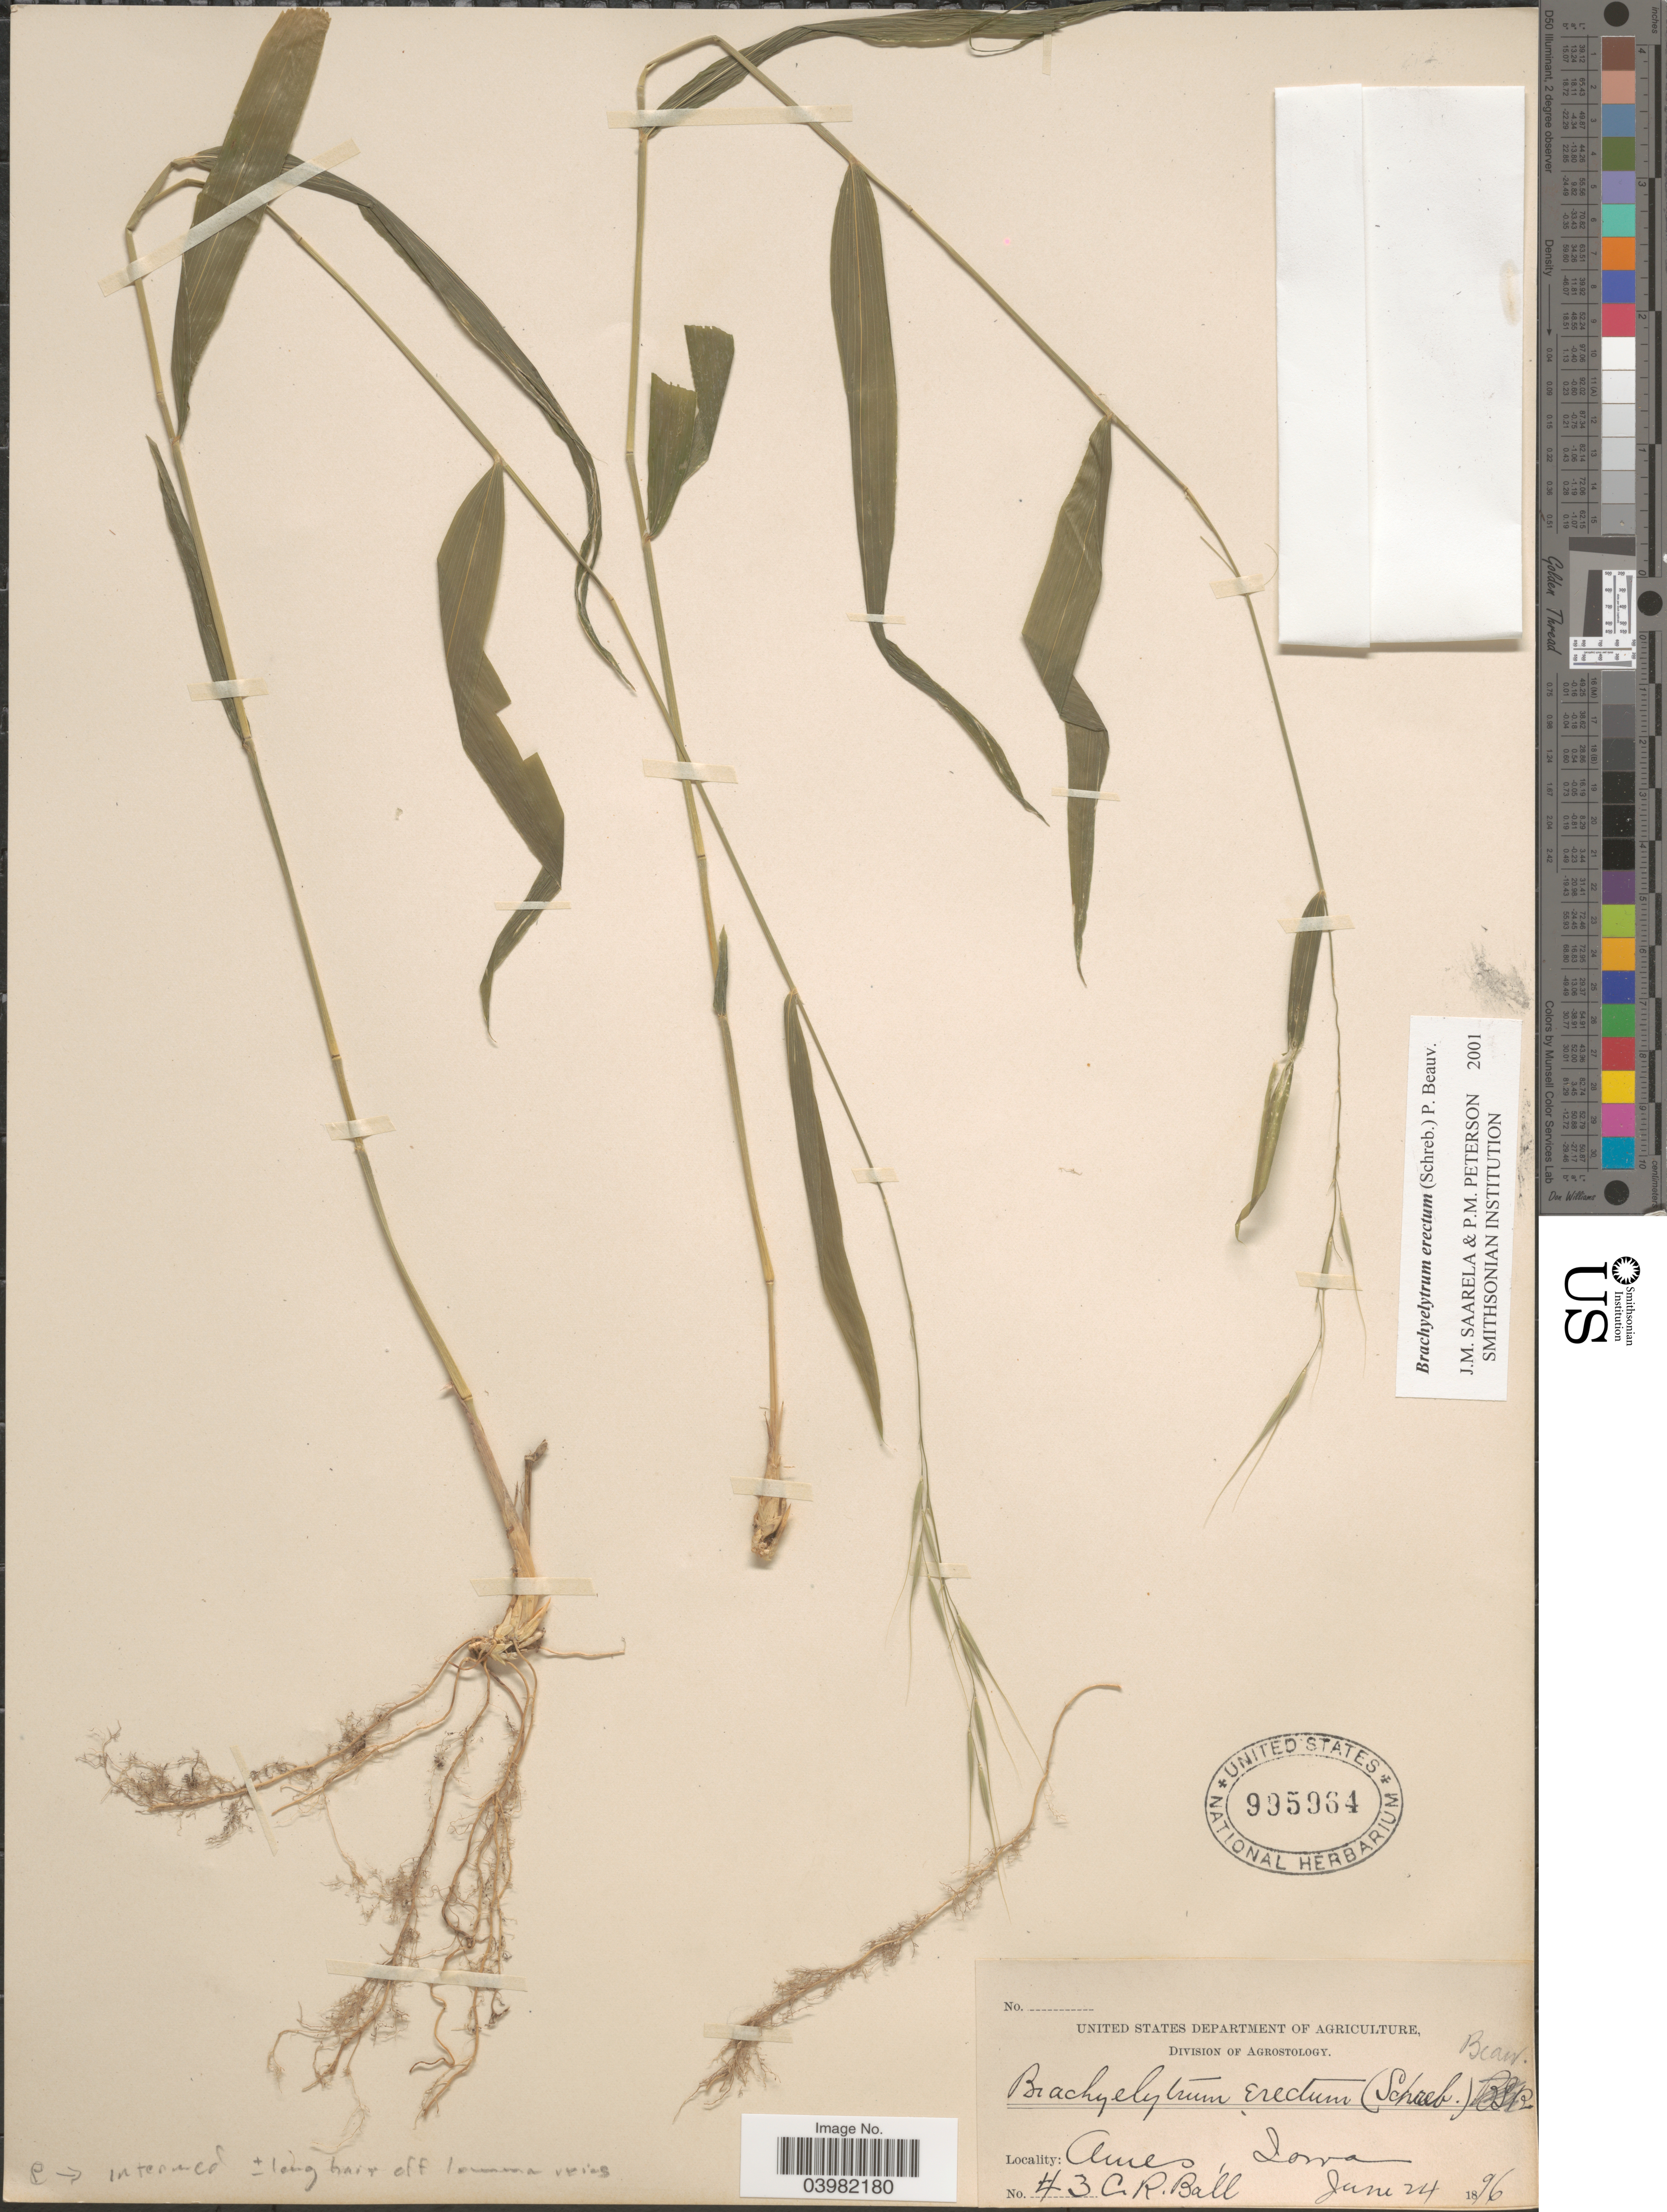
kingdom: Plantae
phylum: Tracheophyta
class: Liliopsida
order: Poales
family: Poaceae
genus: Brachyelytrum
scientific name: Brachyelytrum erectum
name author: (Schreb.) P. Beauv.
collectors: C. R. Ball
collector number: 43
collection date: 1896-06-24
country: United States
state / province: Iowa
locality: Ames.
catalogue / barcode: US 995964